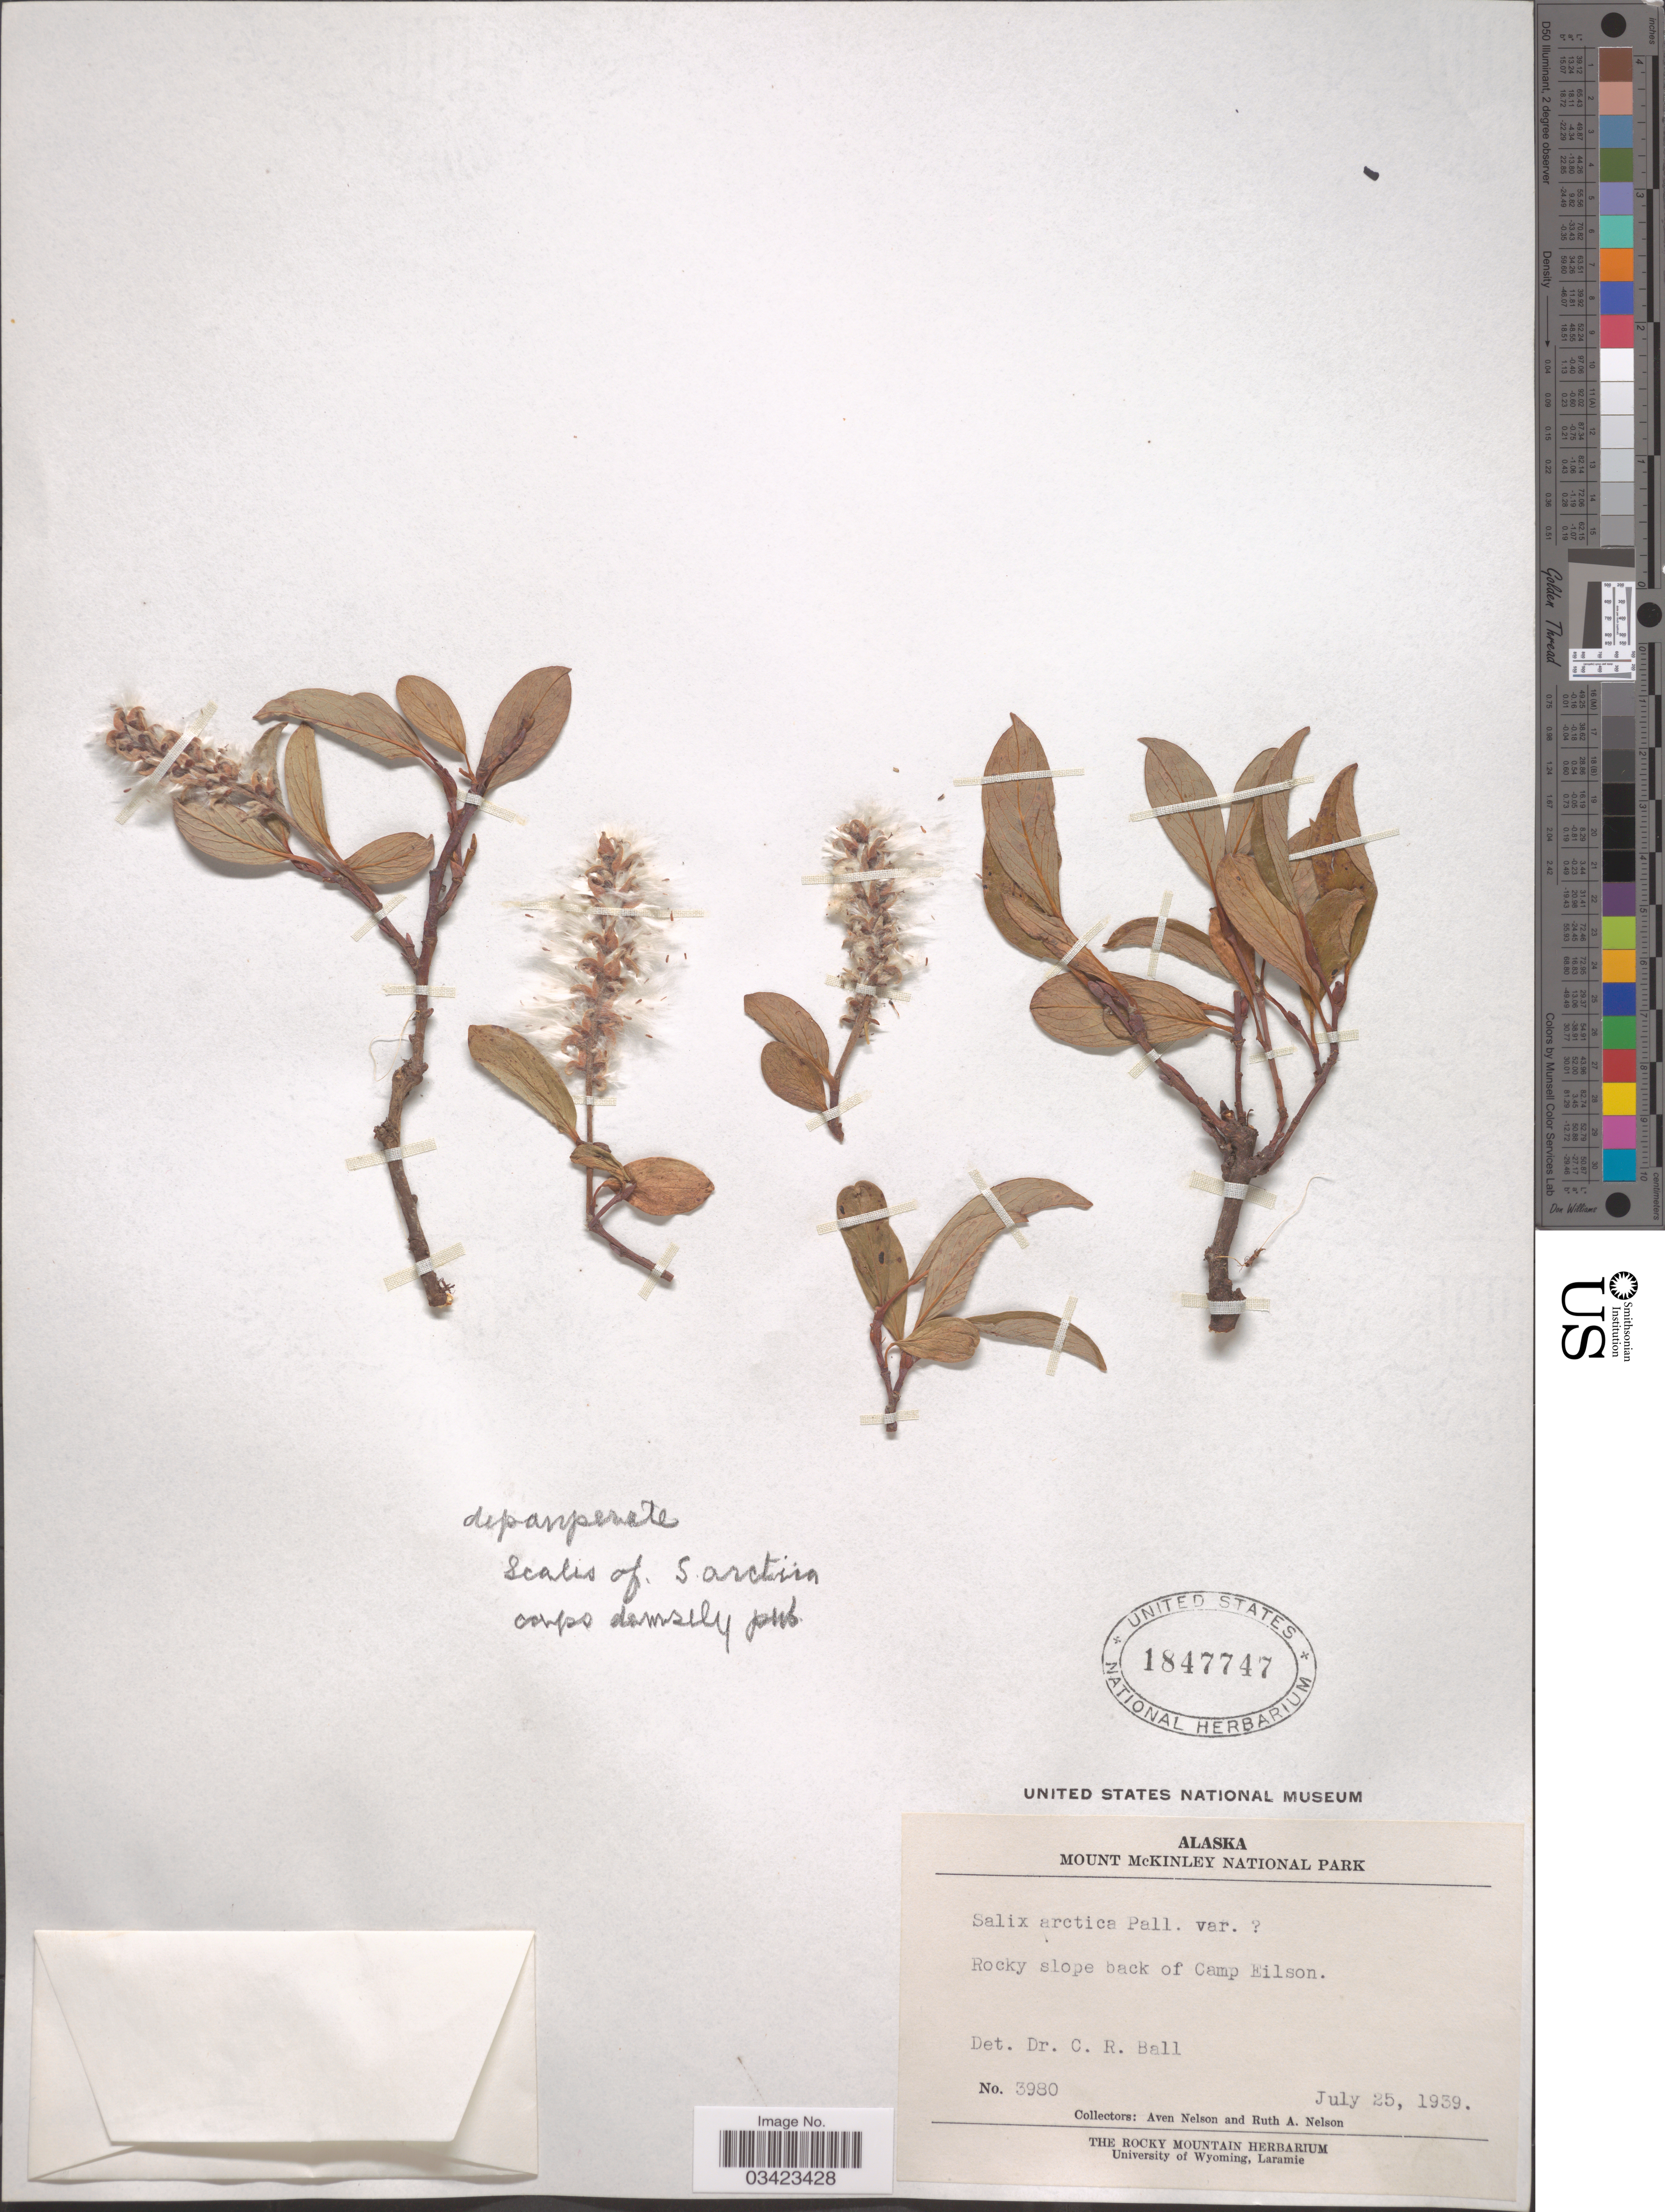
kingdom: Plantae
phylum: Tracheophyta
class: Magnoliopsida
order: Malpighiales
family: Salicaceae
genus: Salix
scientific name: Salix arctica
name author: Pall.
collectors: A. Nelson & R. A. Nelson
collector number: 3980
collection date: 1939-07-25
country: United States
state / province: Alaska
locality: Mount McKinley National Park. Rocky slope back of Camp Eilson.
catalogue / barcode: US 1847747